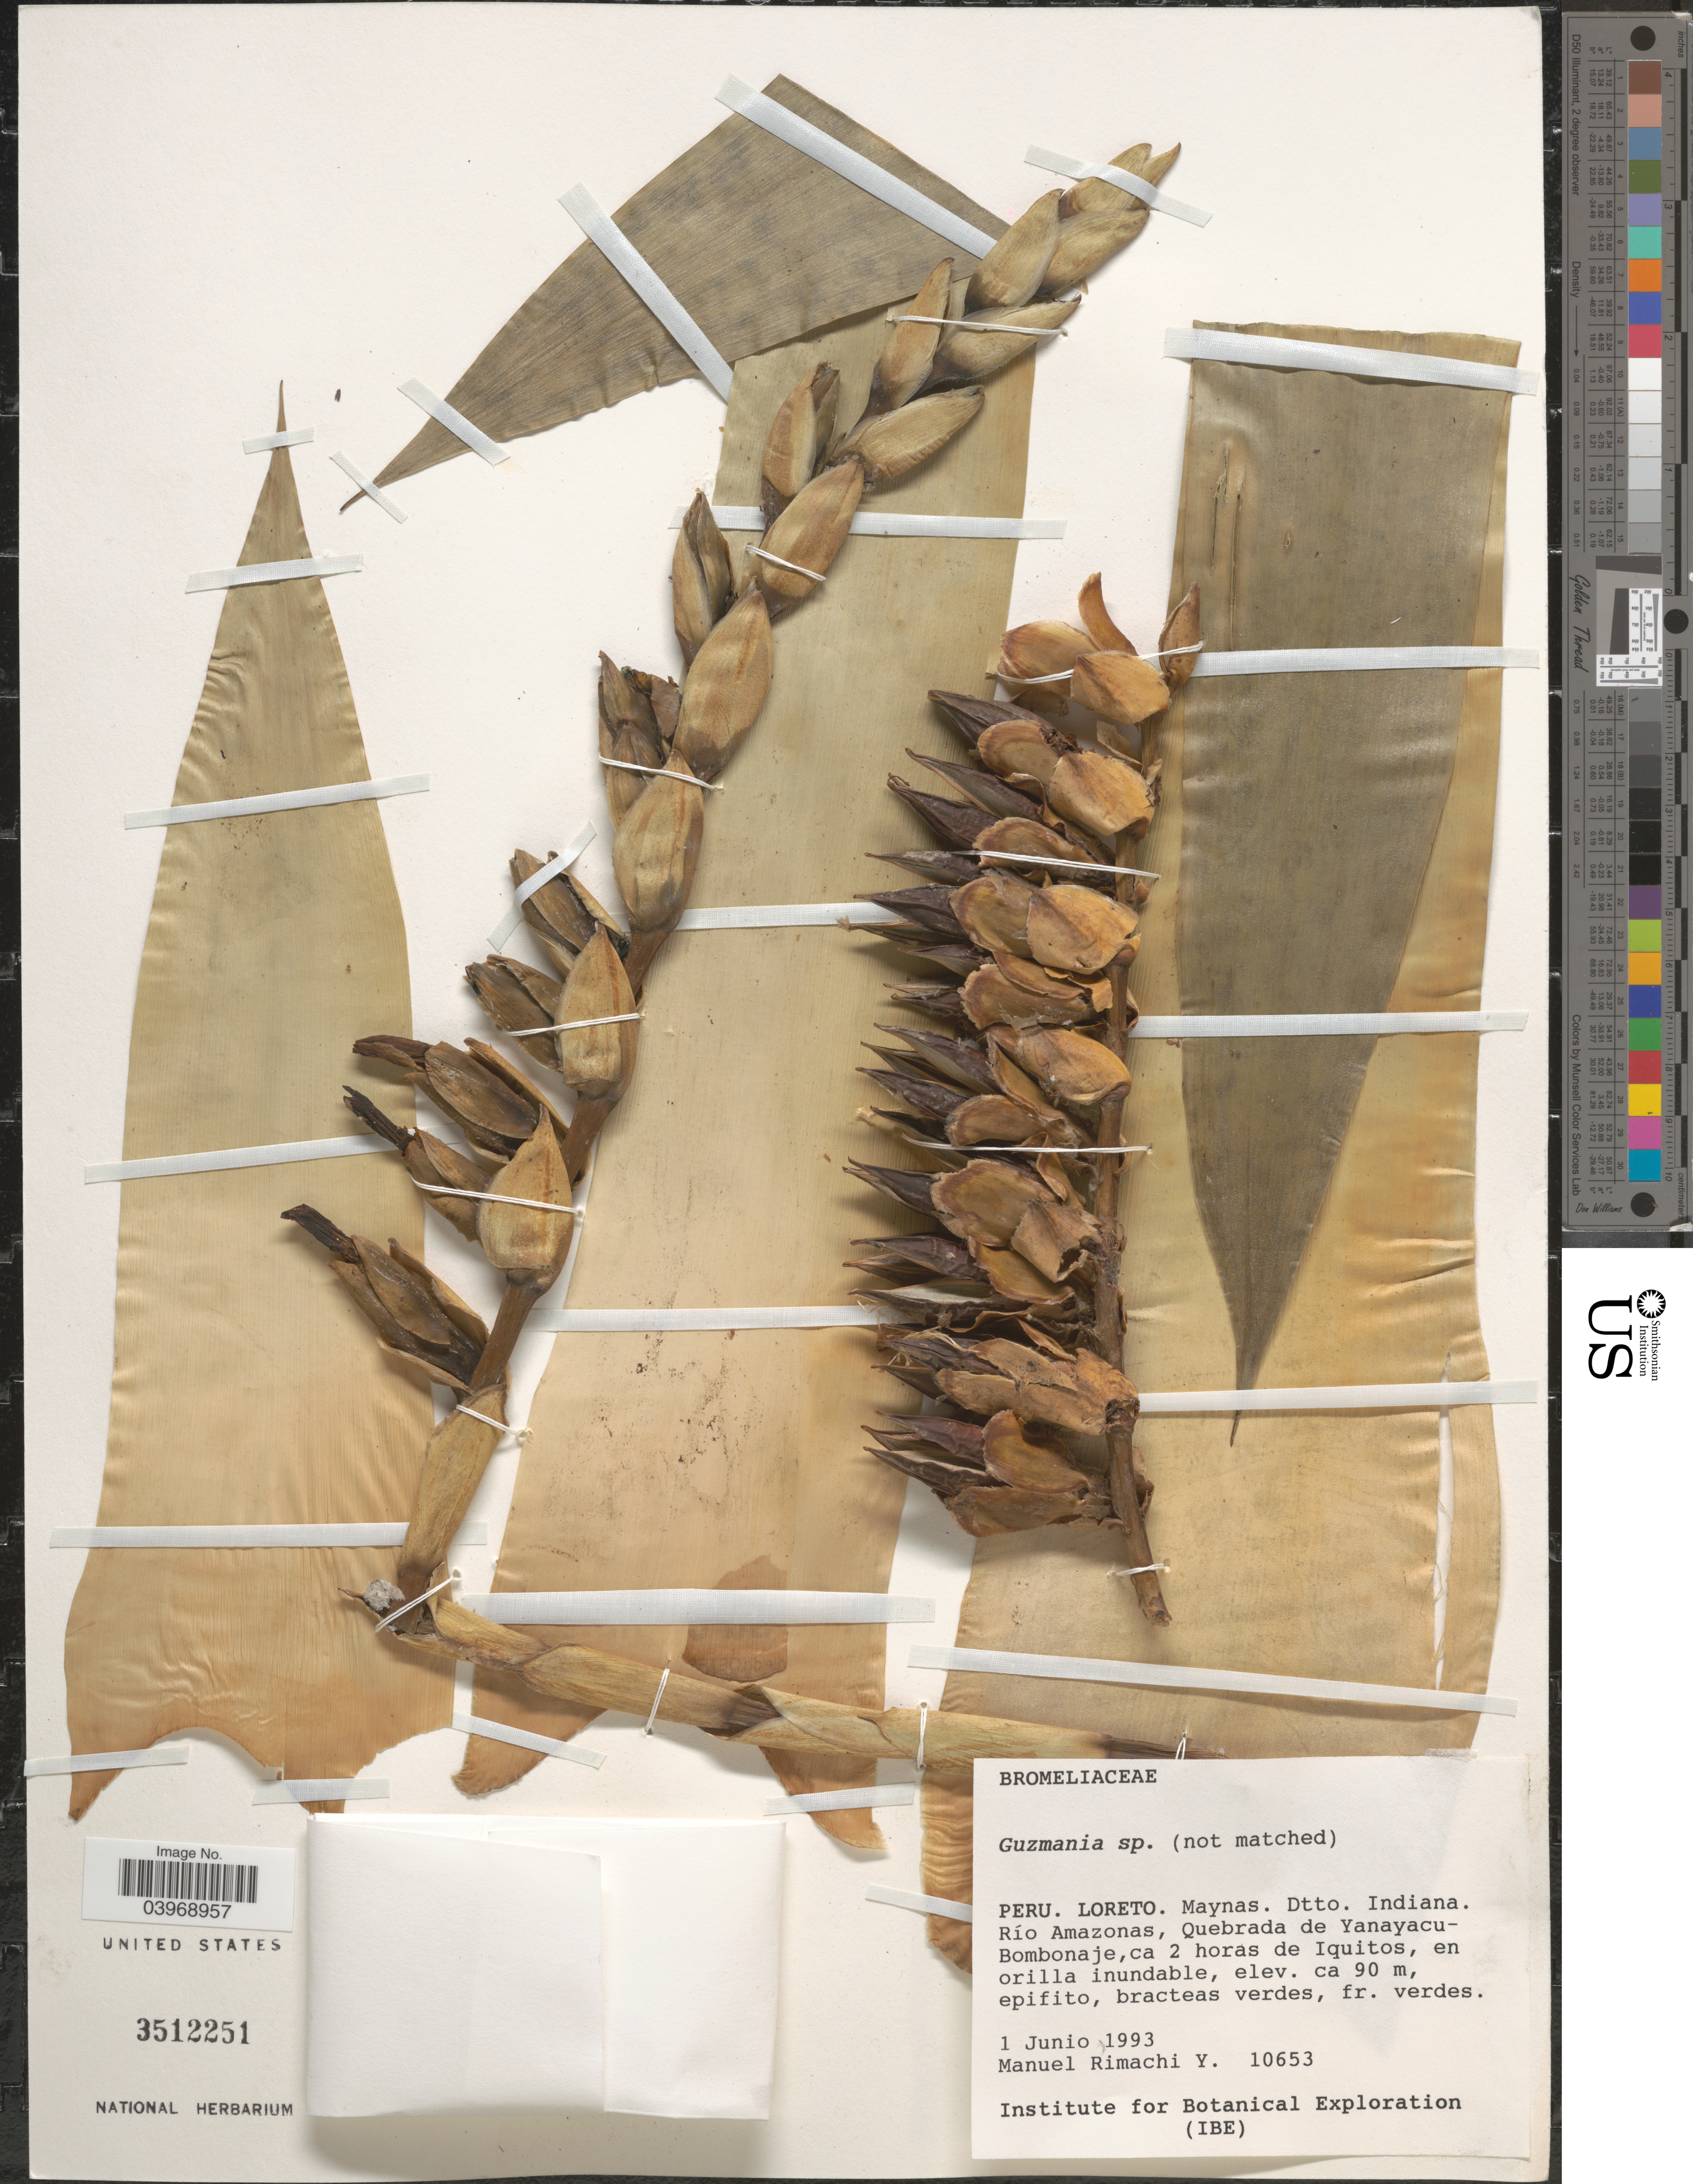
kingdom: Plantae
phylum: Tracheophyta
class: Liliopsida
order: Poales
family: Bromeliaceae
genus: Guzmania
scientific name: Guzmania sp.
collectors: M. Rimachi Y.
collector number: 10653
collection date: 1993-06-01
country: Peru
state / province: Loreto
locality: Maynas. Dtto. Indiana. Río Amazonas, Quebrada de Yanayacu-Bombonaje, ca 2 horas de Iquitos.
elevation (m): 90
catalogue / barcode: US 3512251